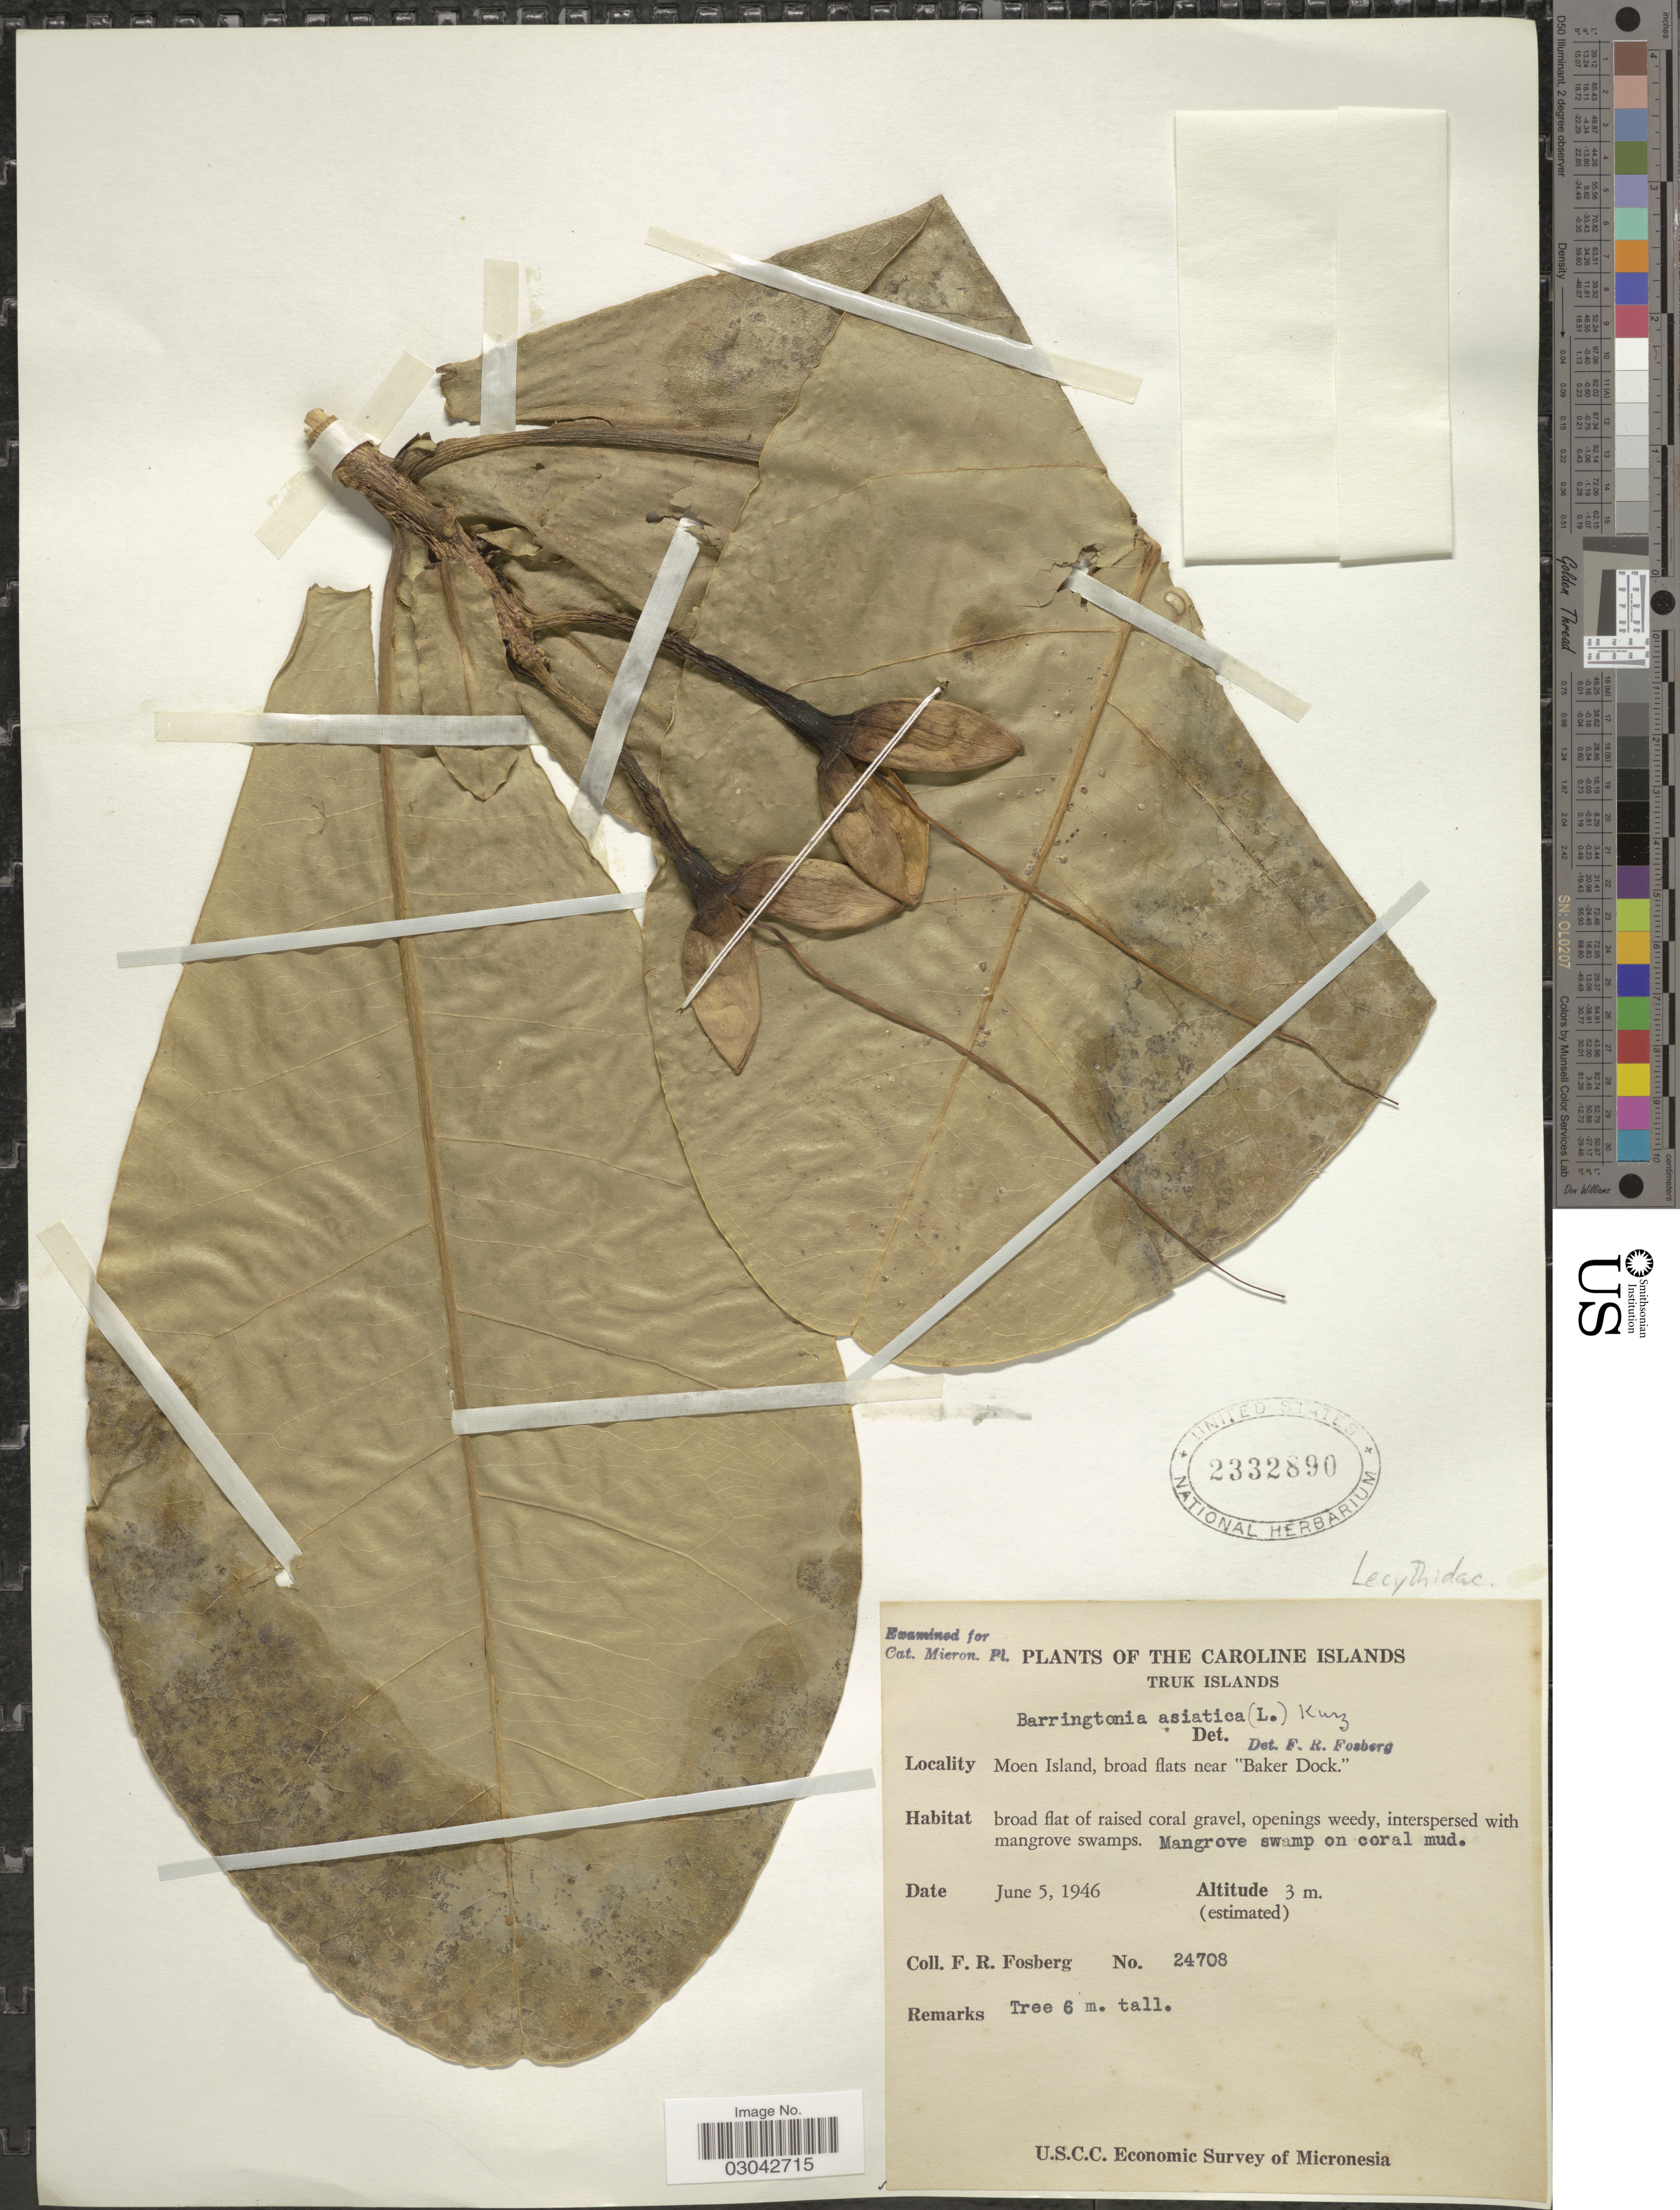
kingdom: Plantae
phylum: Tracheophyta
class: Magnoliopsida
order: Ericales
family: Lecythidaceae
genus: Barringtonia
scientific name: Barringtonia asiatica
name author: (L.) Kurz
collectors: F. R. Fosberg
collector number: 24708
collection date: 1946-06-05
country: Micronesia, Federated States of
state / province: Truk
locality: Caroline Islands. Truk Islands. Moen Island, broad flats near "Baker Dock."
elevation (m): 3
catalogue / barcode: US 2332890